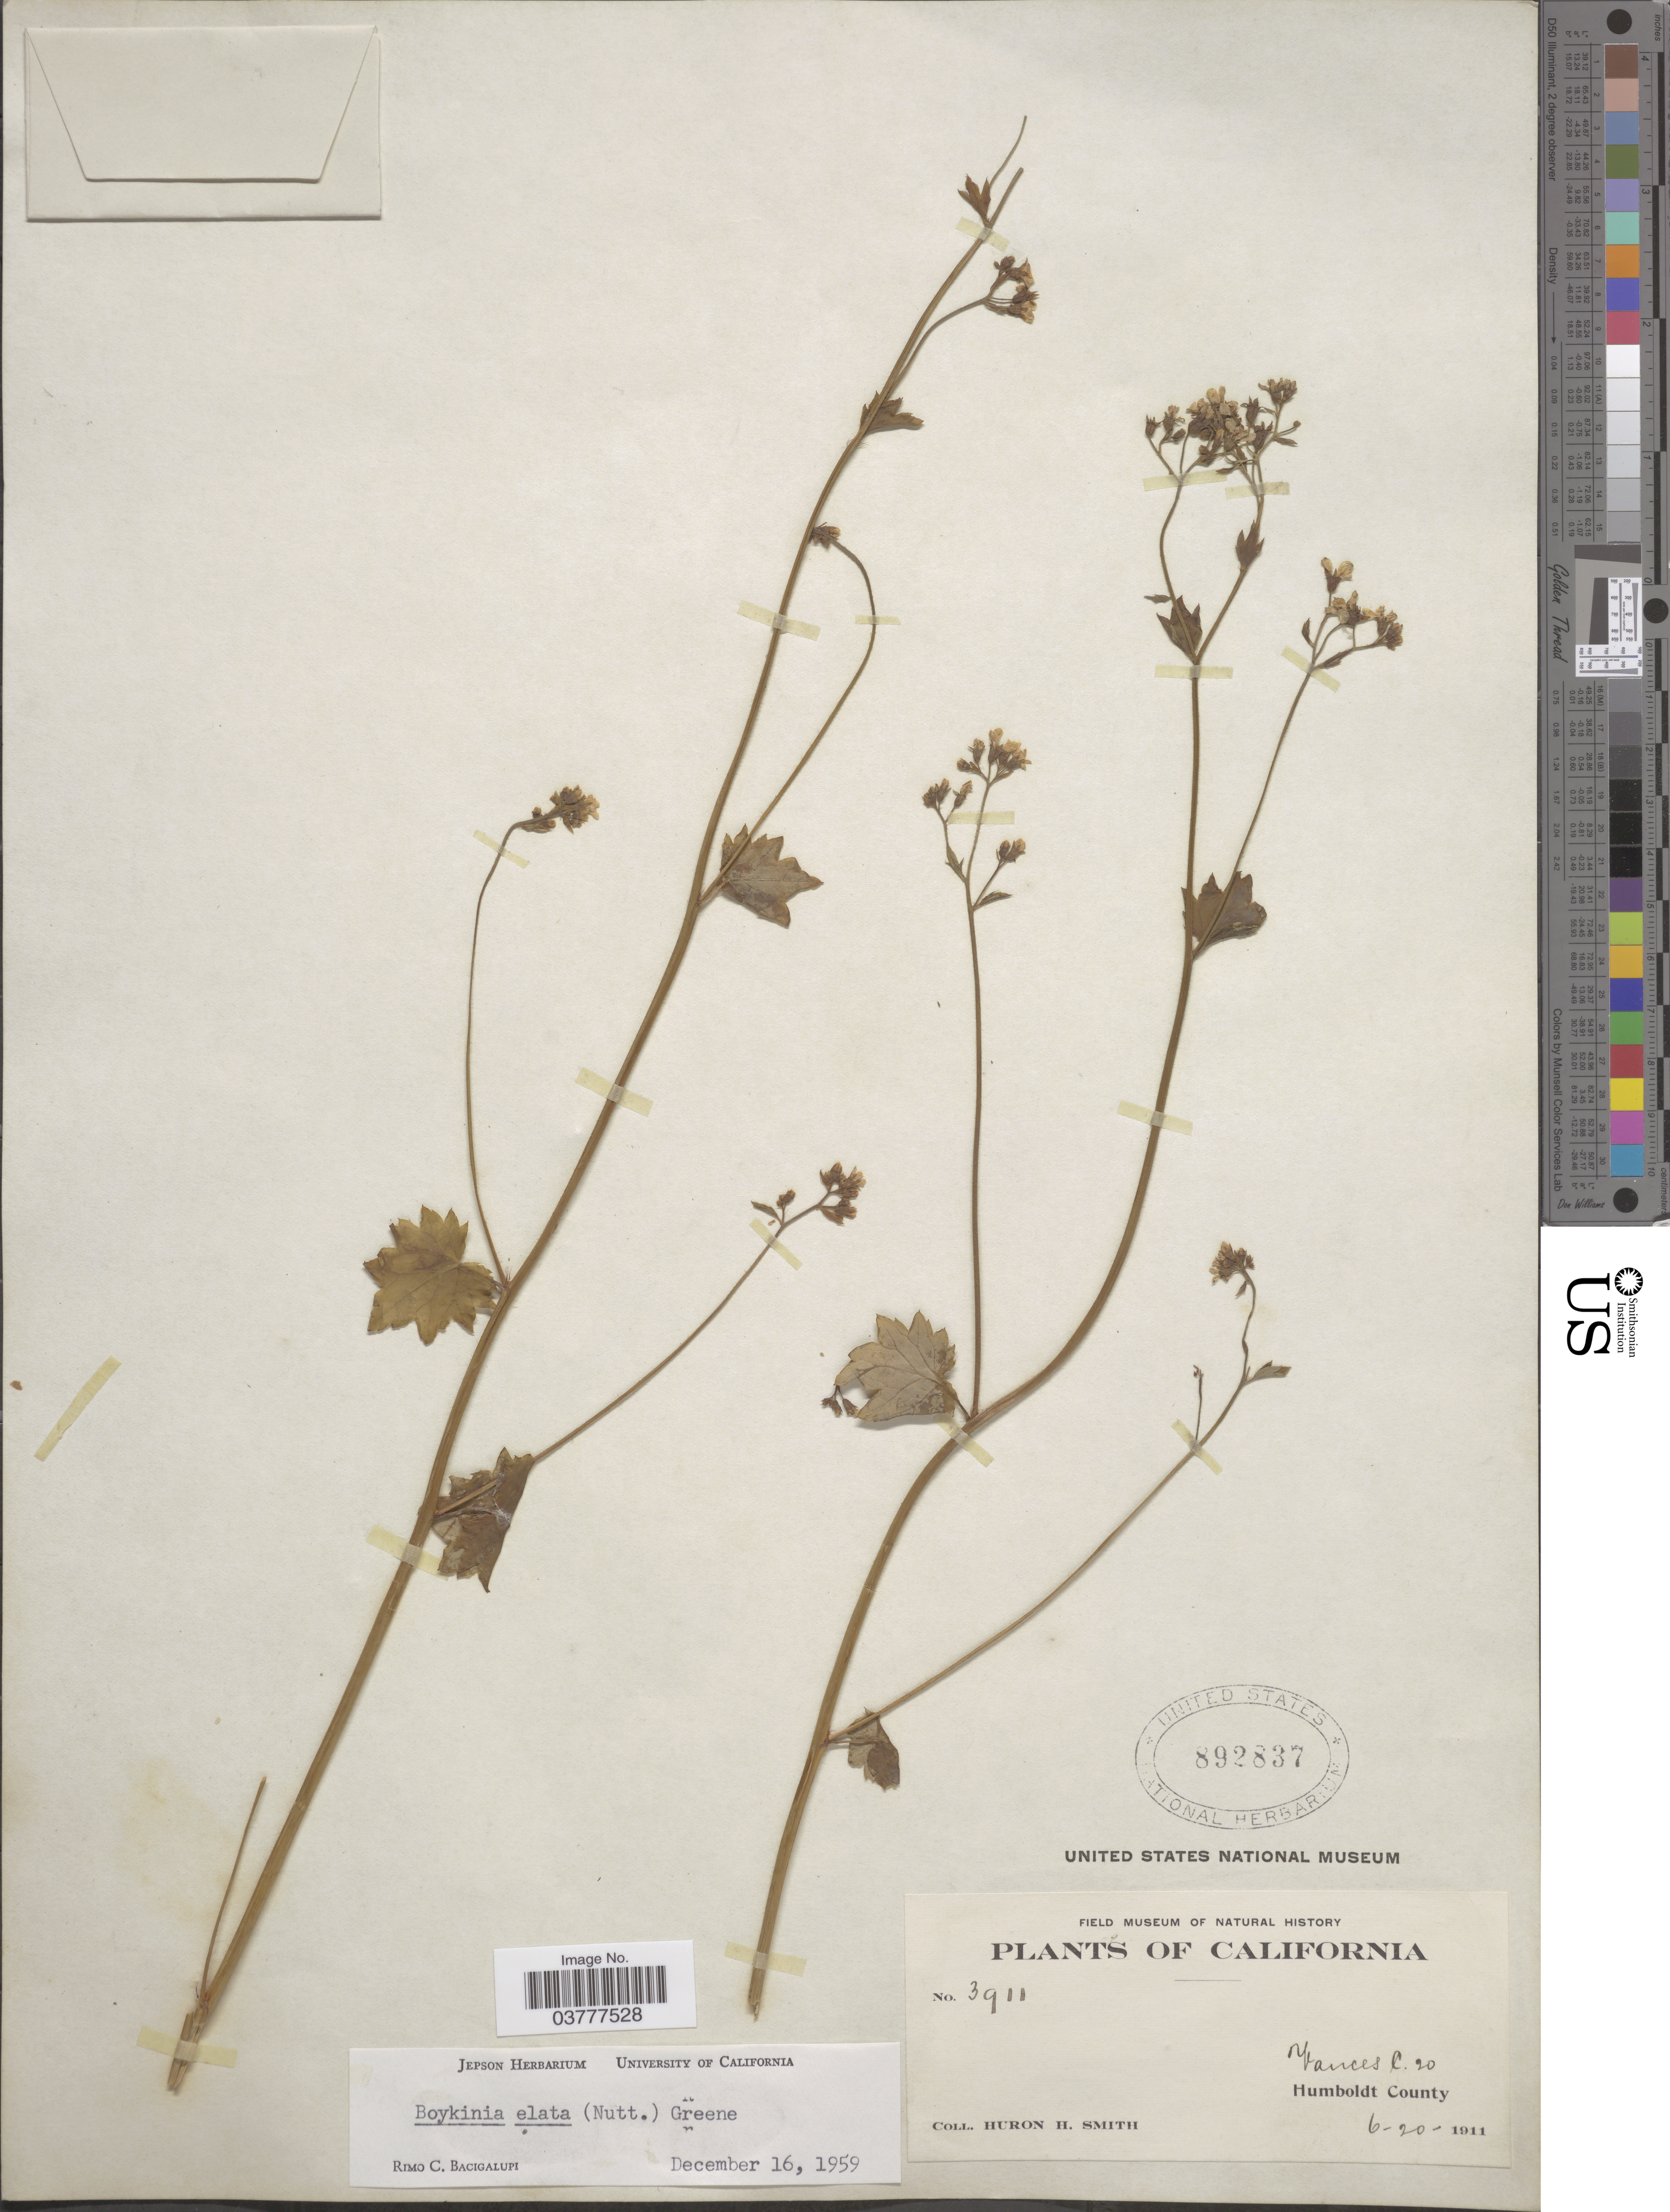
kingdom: Plantae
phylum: Tracheophyta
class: Magnoliopsida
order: Saxifragales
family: Saxifragaceae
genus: Boykinia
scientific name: Boykinia elata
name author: Greene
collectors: Huron H. Smith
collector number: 3911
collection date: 1911-06-20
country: United States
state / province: California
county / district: Humboldt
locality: Vances* C. 20?. Humboldt County.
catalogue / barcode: US 892837